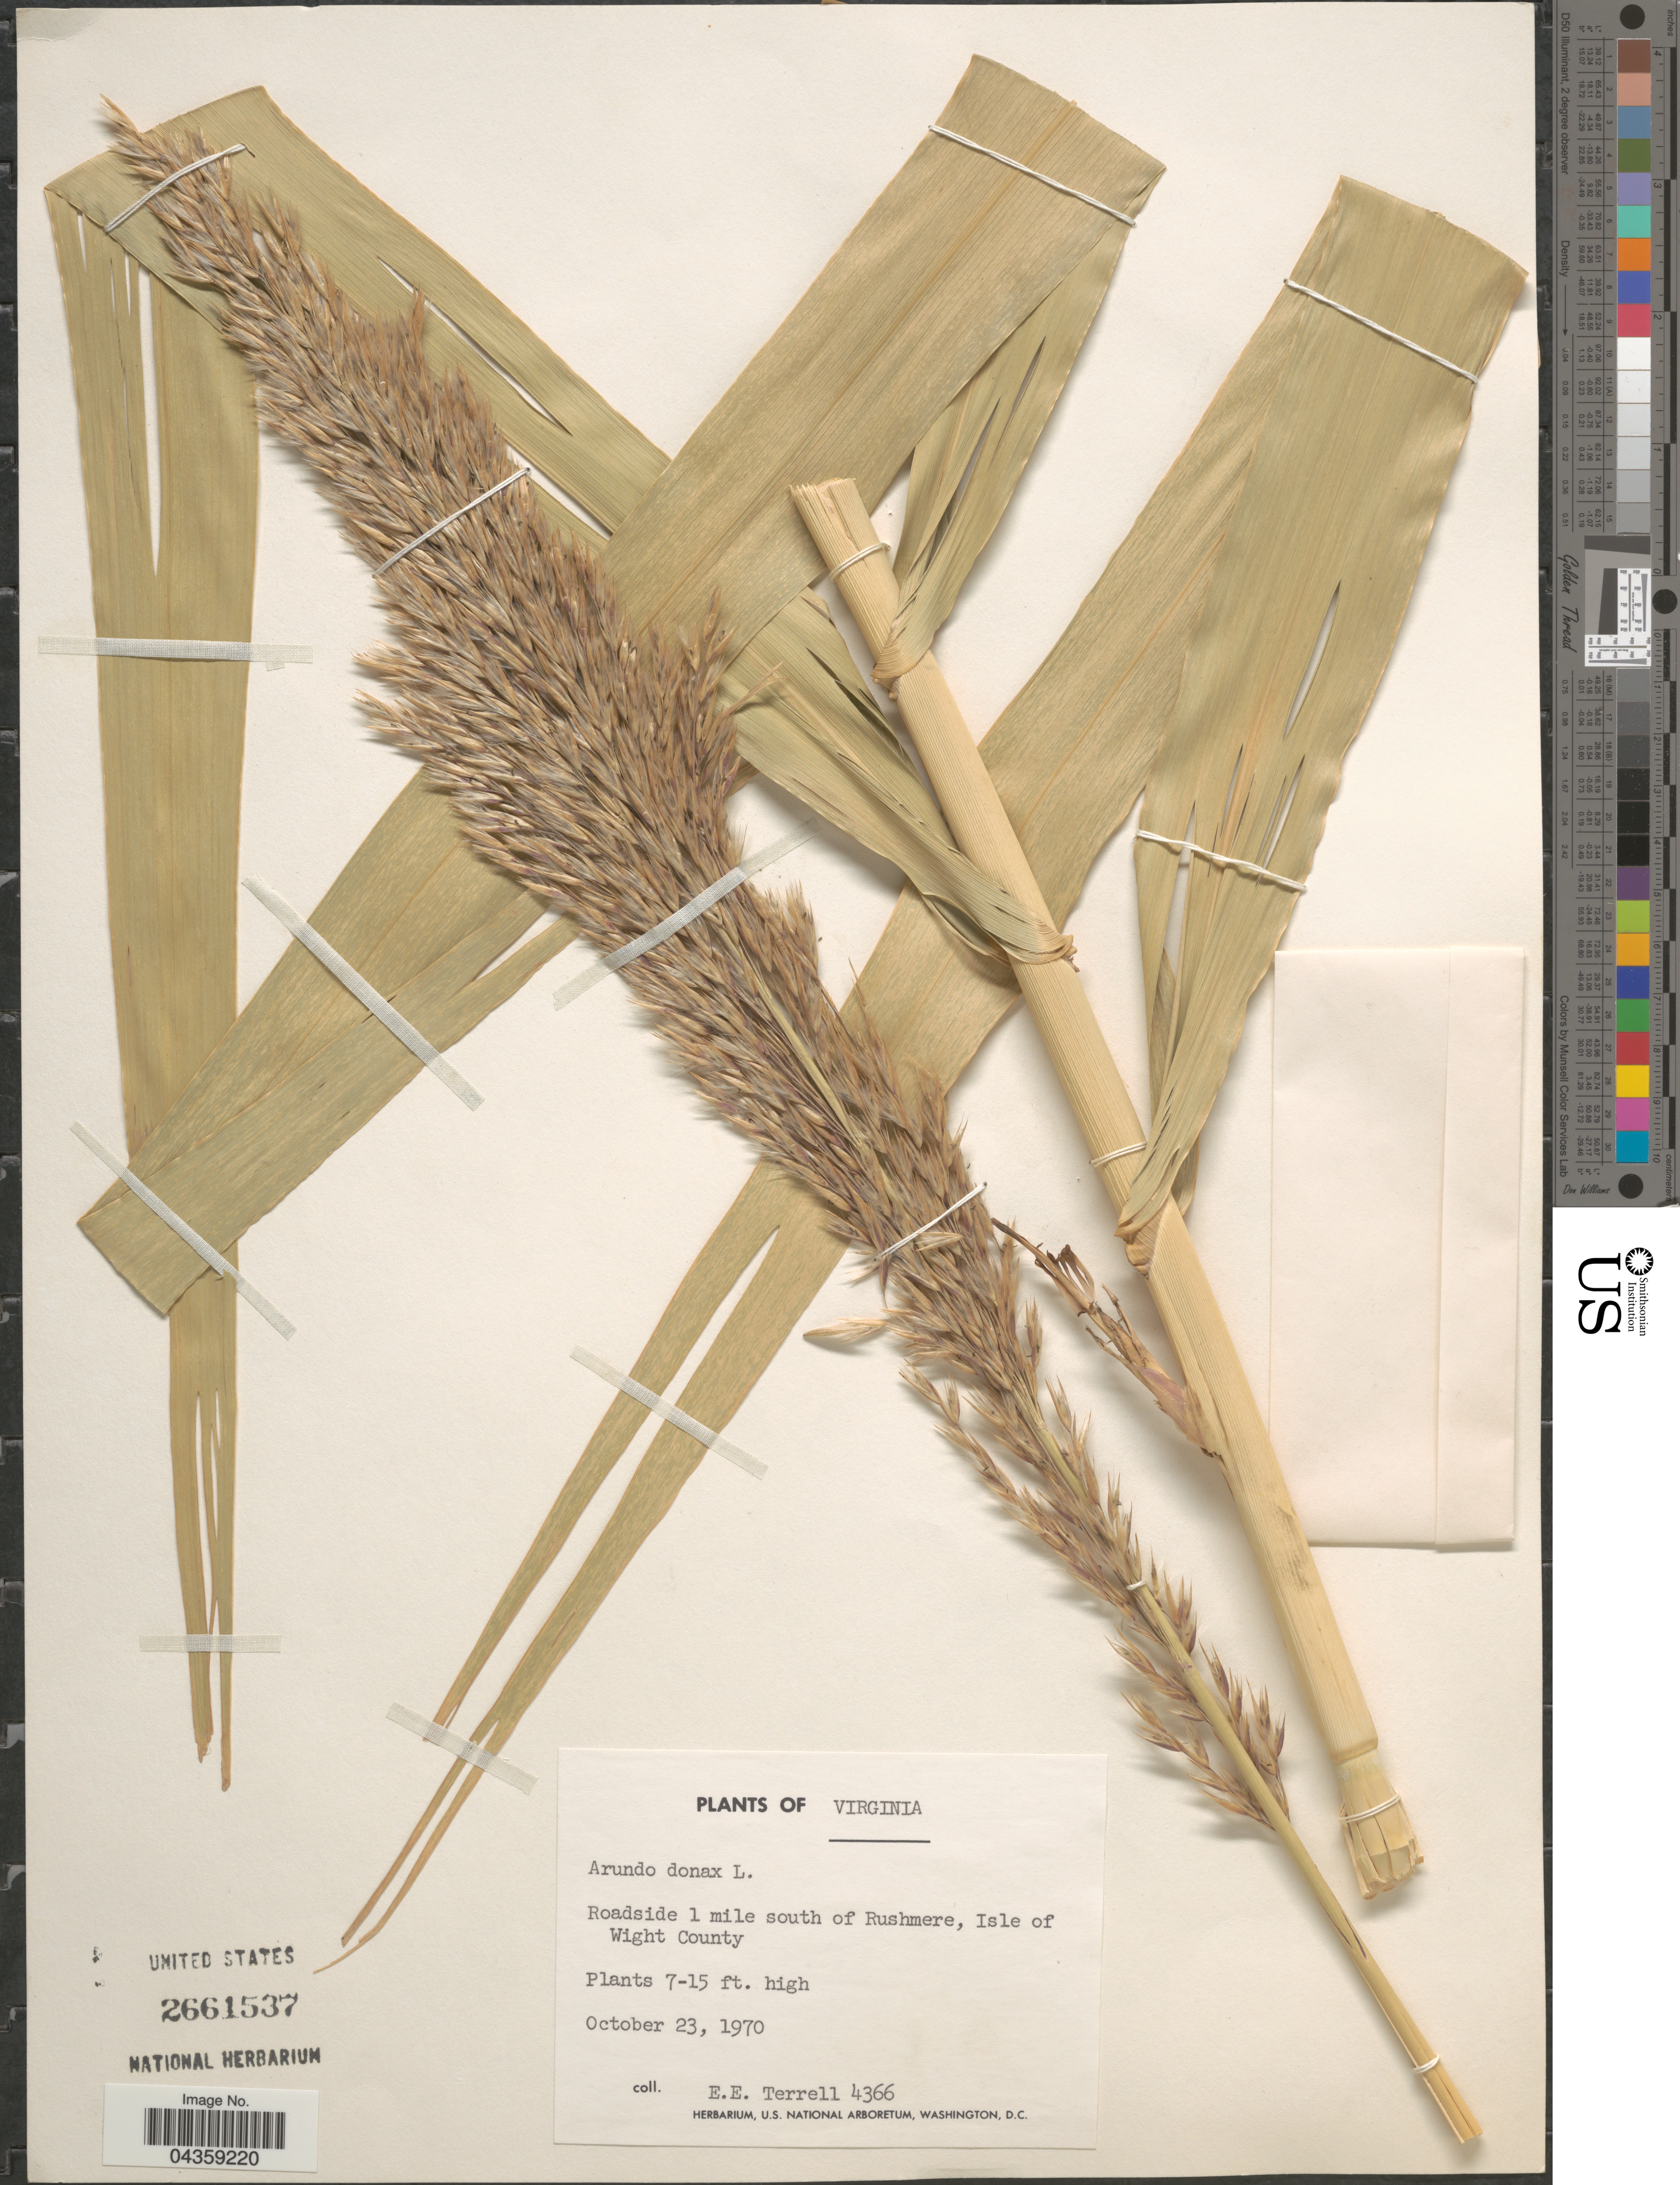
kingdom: Plantae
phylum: Tracheophyta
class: Liliopsida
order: Poales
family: Poaceae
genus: Arundo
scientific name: Arundo donax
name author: L.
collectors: E. E. Terrell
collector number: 4366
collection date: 1970-10-23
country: United States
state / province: Virginia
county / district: Isle of Wight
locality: Roadside 1 mile south of Rushmere, Isle of Wight County.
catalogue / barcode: US 2661537